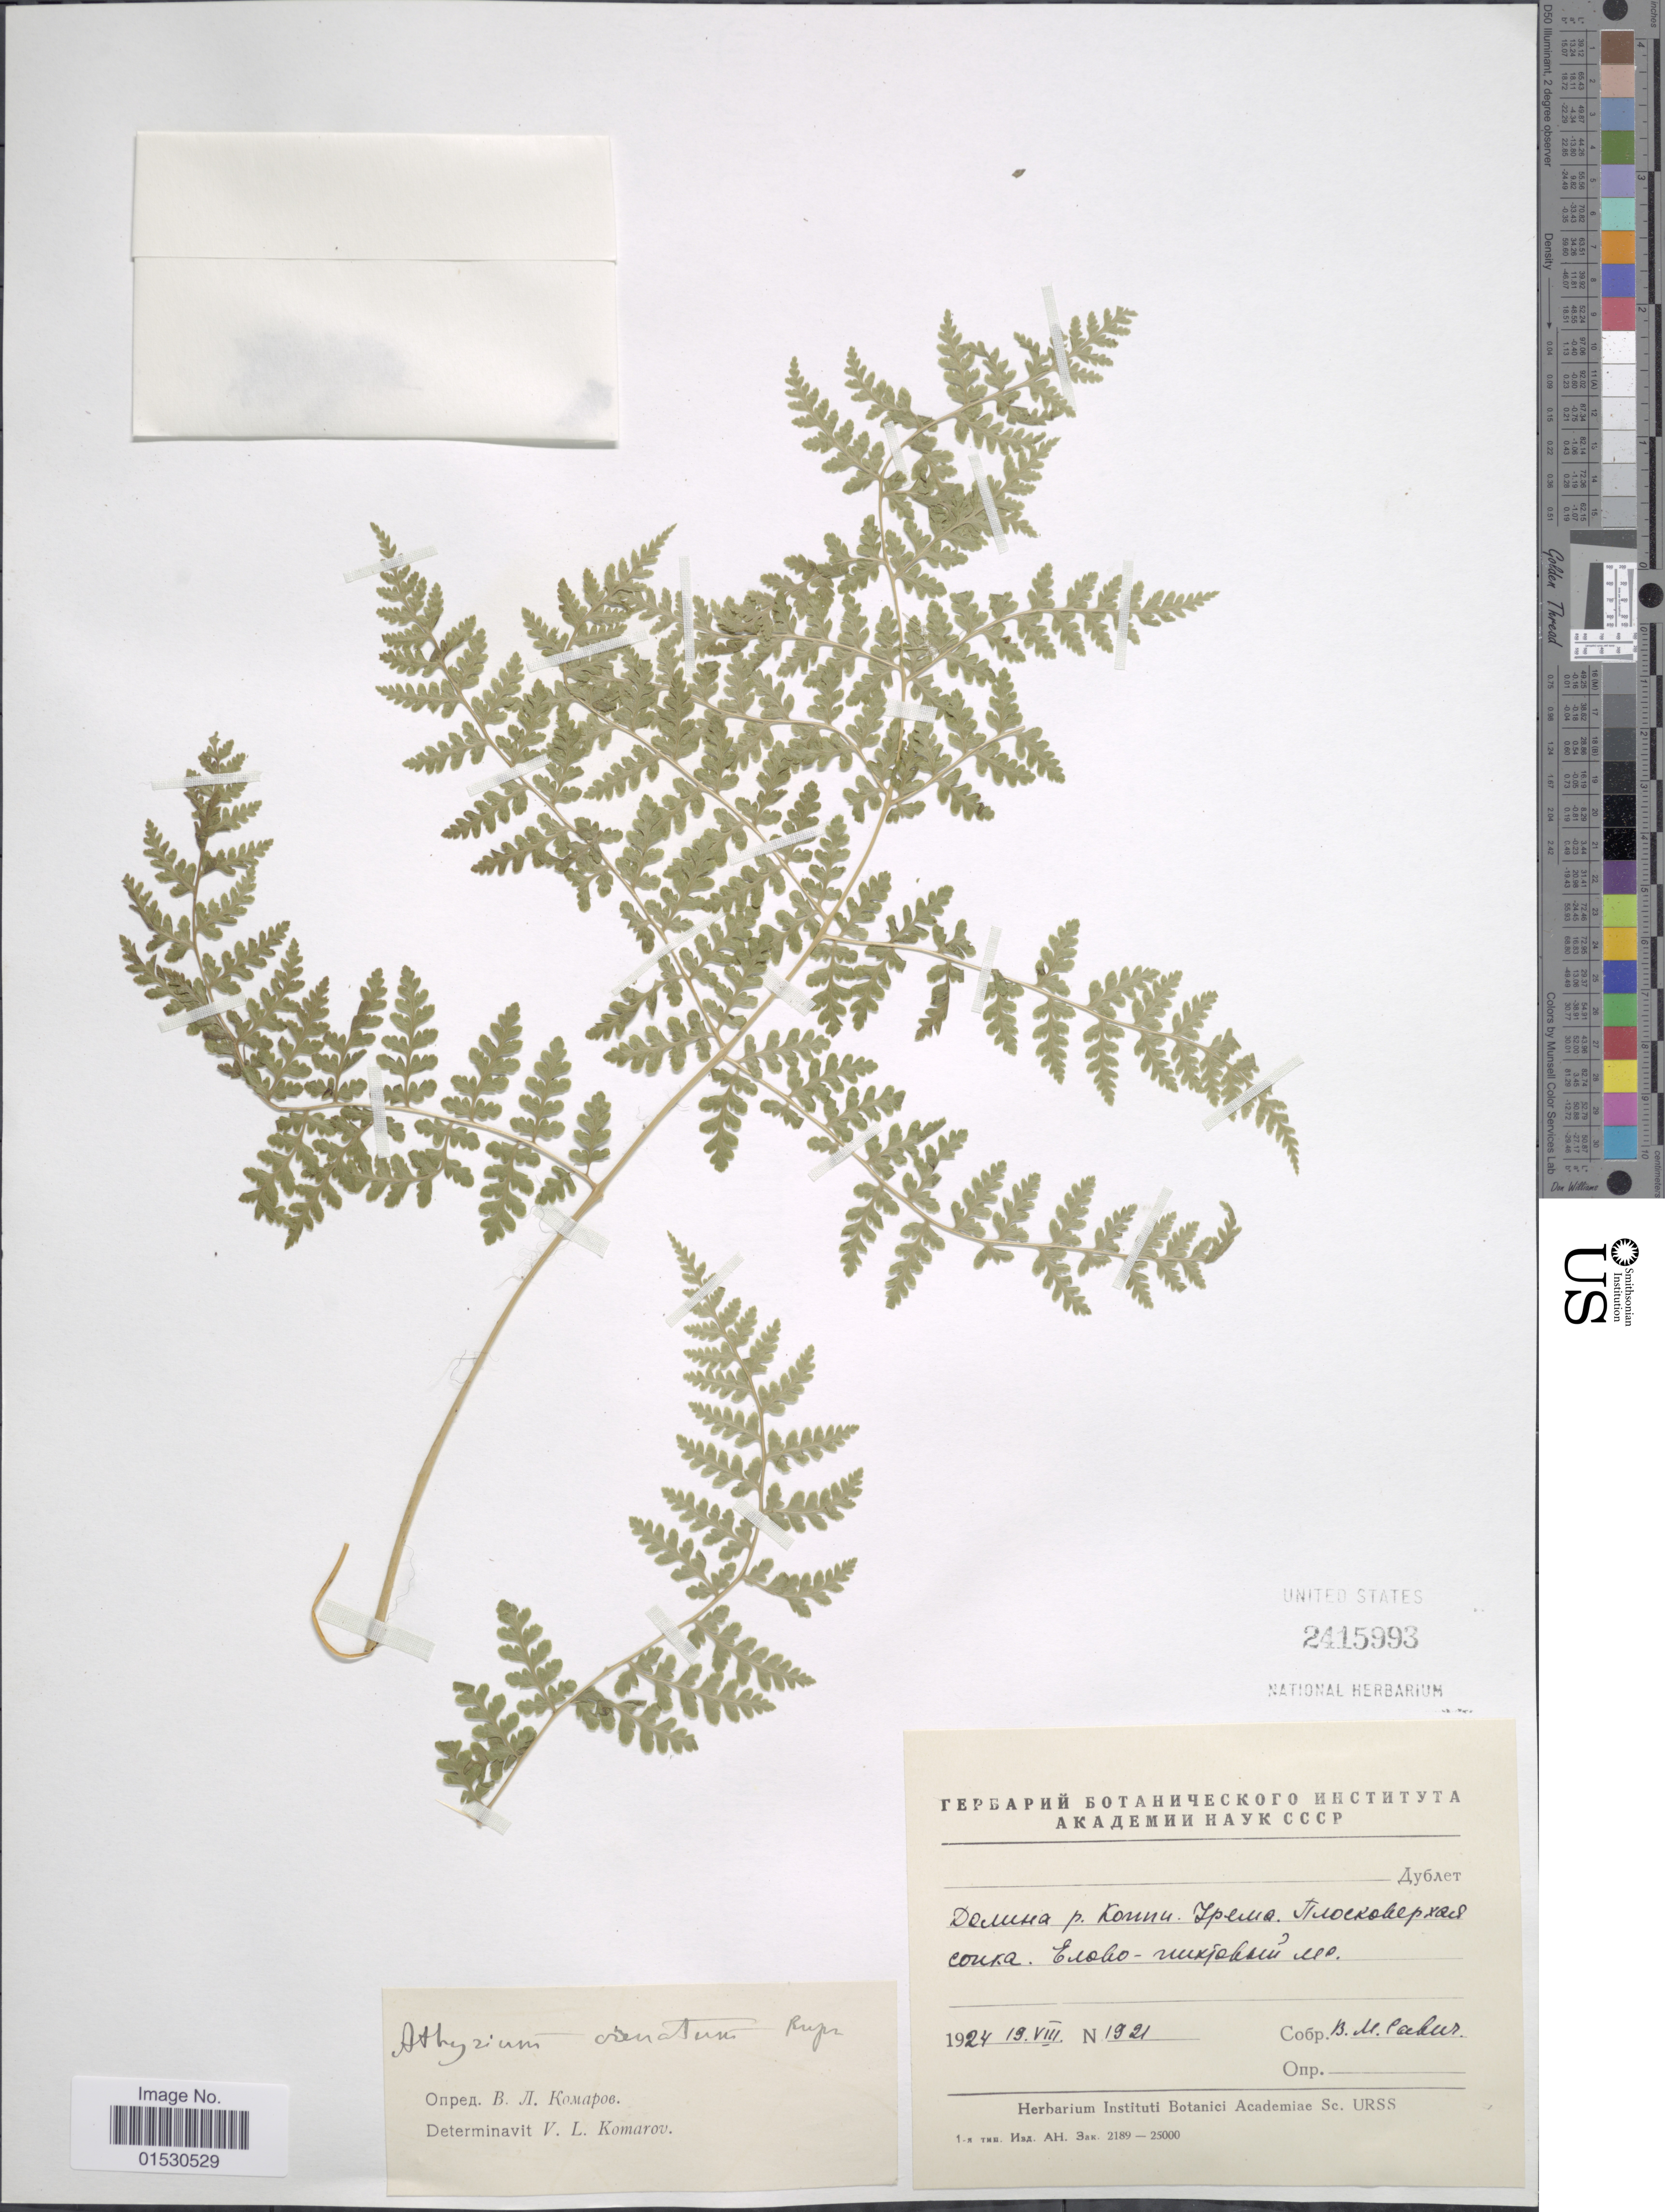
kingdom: Plantae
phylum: Tracheophyta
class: Polypodiopsida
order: Polypodiales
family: Athyriaceae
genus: Athyrium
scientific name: Athyrium crenatum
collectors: V. Savich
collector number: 1921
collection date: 1924-08-19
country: Russian Federation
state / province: Khabarovsk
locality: Valley of river Koppi.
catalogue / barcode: US 2415993